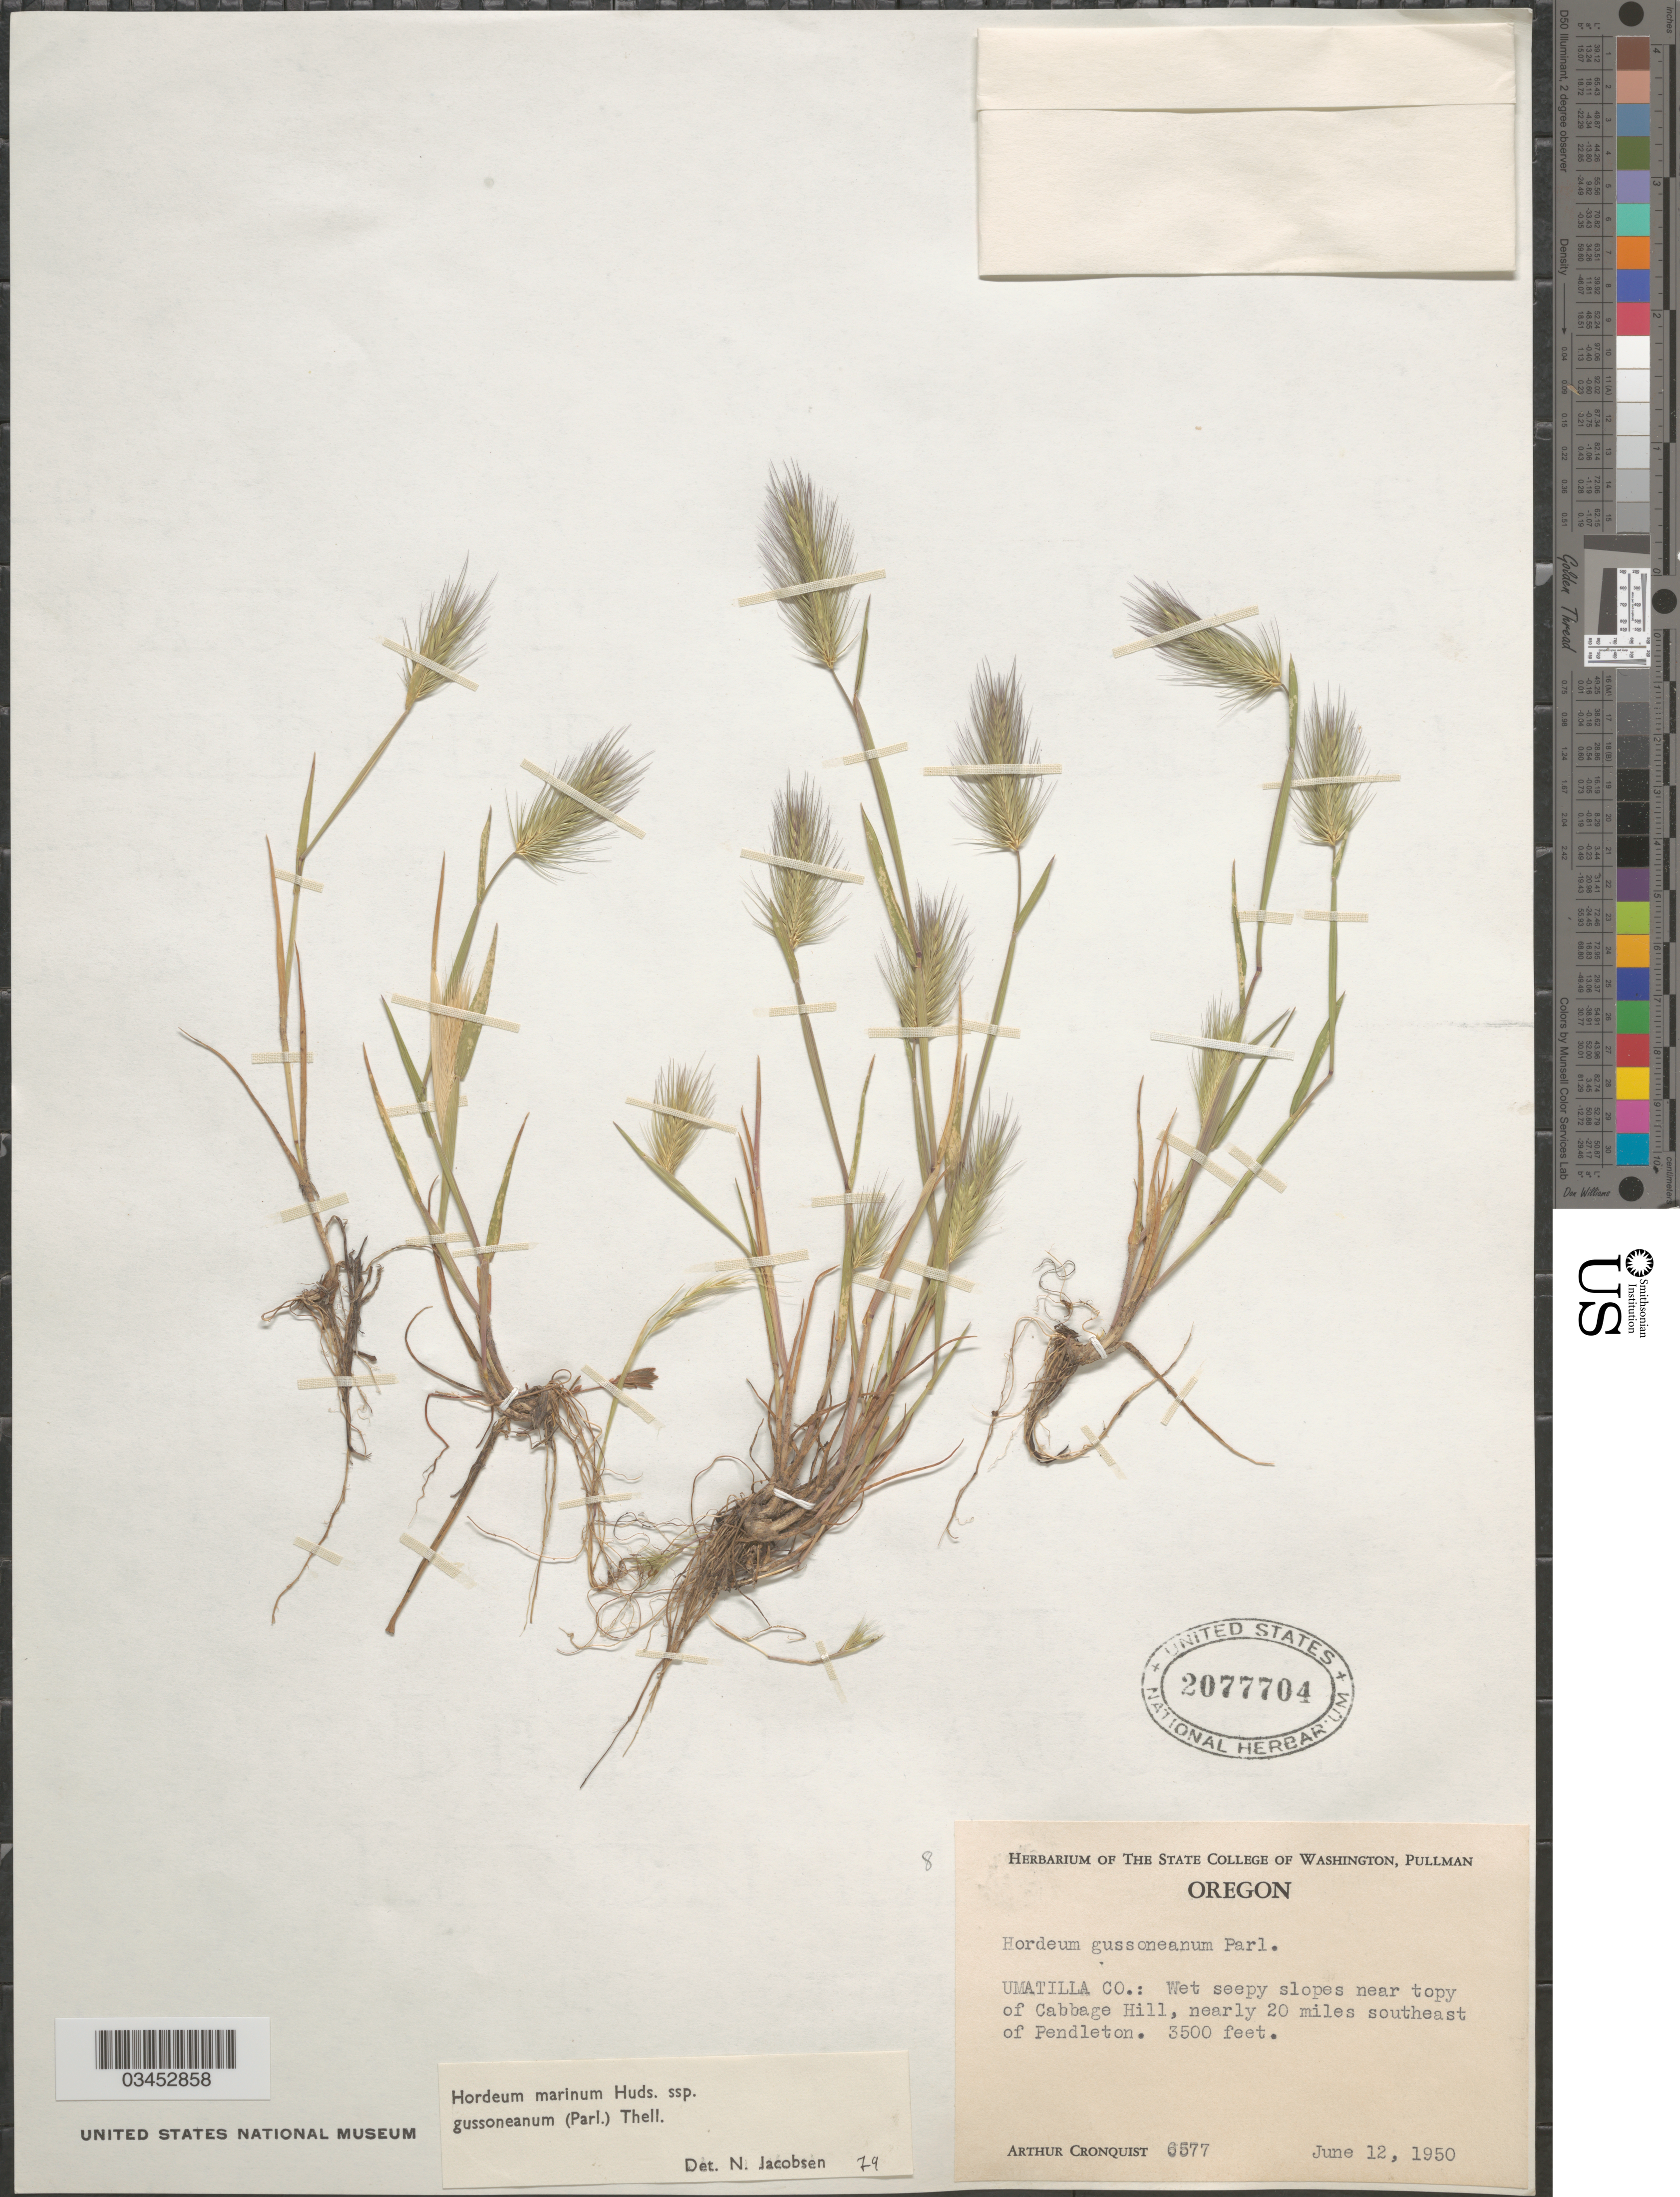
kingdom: Plantae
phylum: Tracheophyta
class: Liliopsida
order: Poales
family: Poaceae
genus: Hordeum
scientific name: Hordeum marinum subsp. gussoneanum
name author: (Parl.) Thell.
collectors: A. J. Cronquist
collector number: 6577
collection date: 1950-06-12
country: United States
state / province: Oregon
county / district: Umatilla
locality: Umatilla Co.: Wet seepy slopes near topy of Cabbage Hill, nearly 20 miles southeast of Pendleton.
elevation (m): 1067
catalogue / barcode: US 2077704